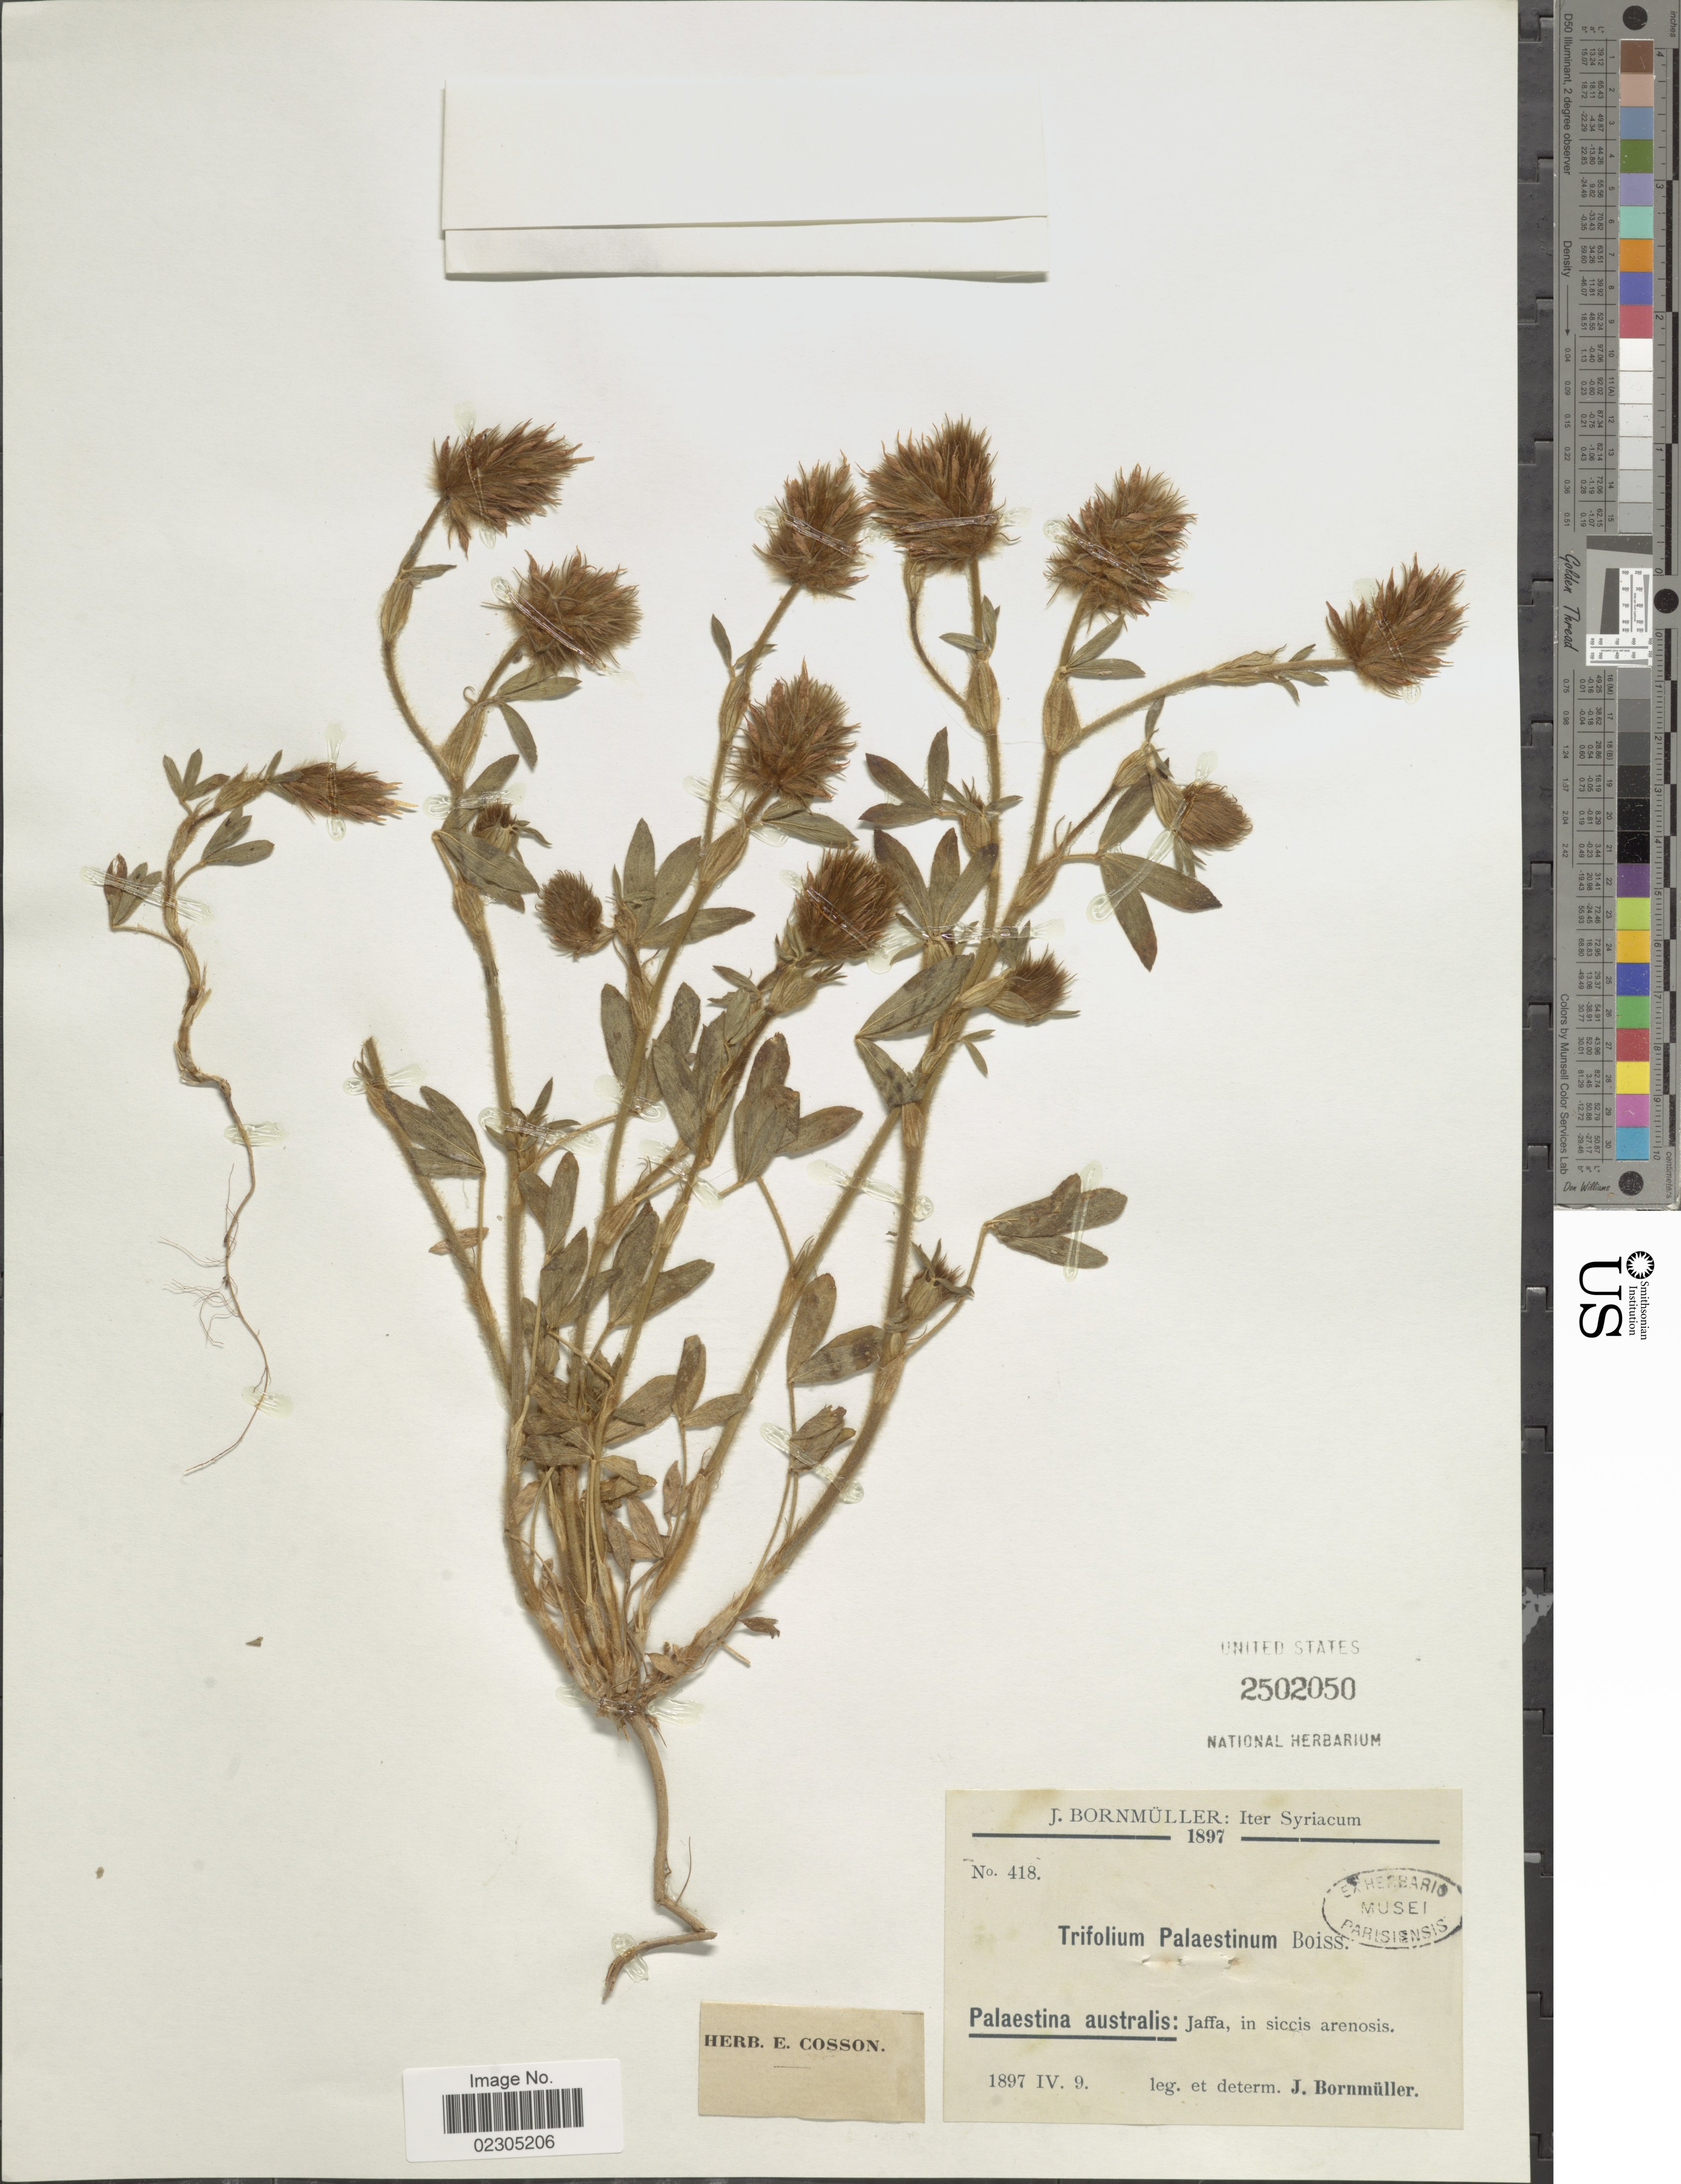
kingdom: Plantae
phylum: Tracheophyta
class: Magnoliopsida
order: Fabales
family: Fabaceae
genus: Trifolium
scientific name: Trifolium palaestinum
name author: Boiss.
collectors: J. Bornmüller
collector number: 418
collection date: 1897-04-09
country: Syria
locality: Iter Syriacum. Palaestina australis: Jaffa, in siicis arenosis.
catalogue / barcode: US 2502050